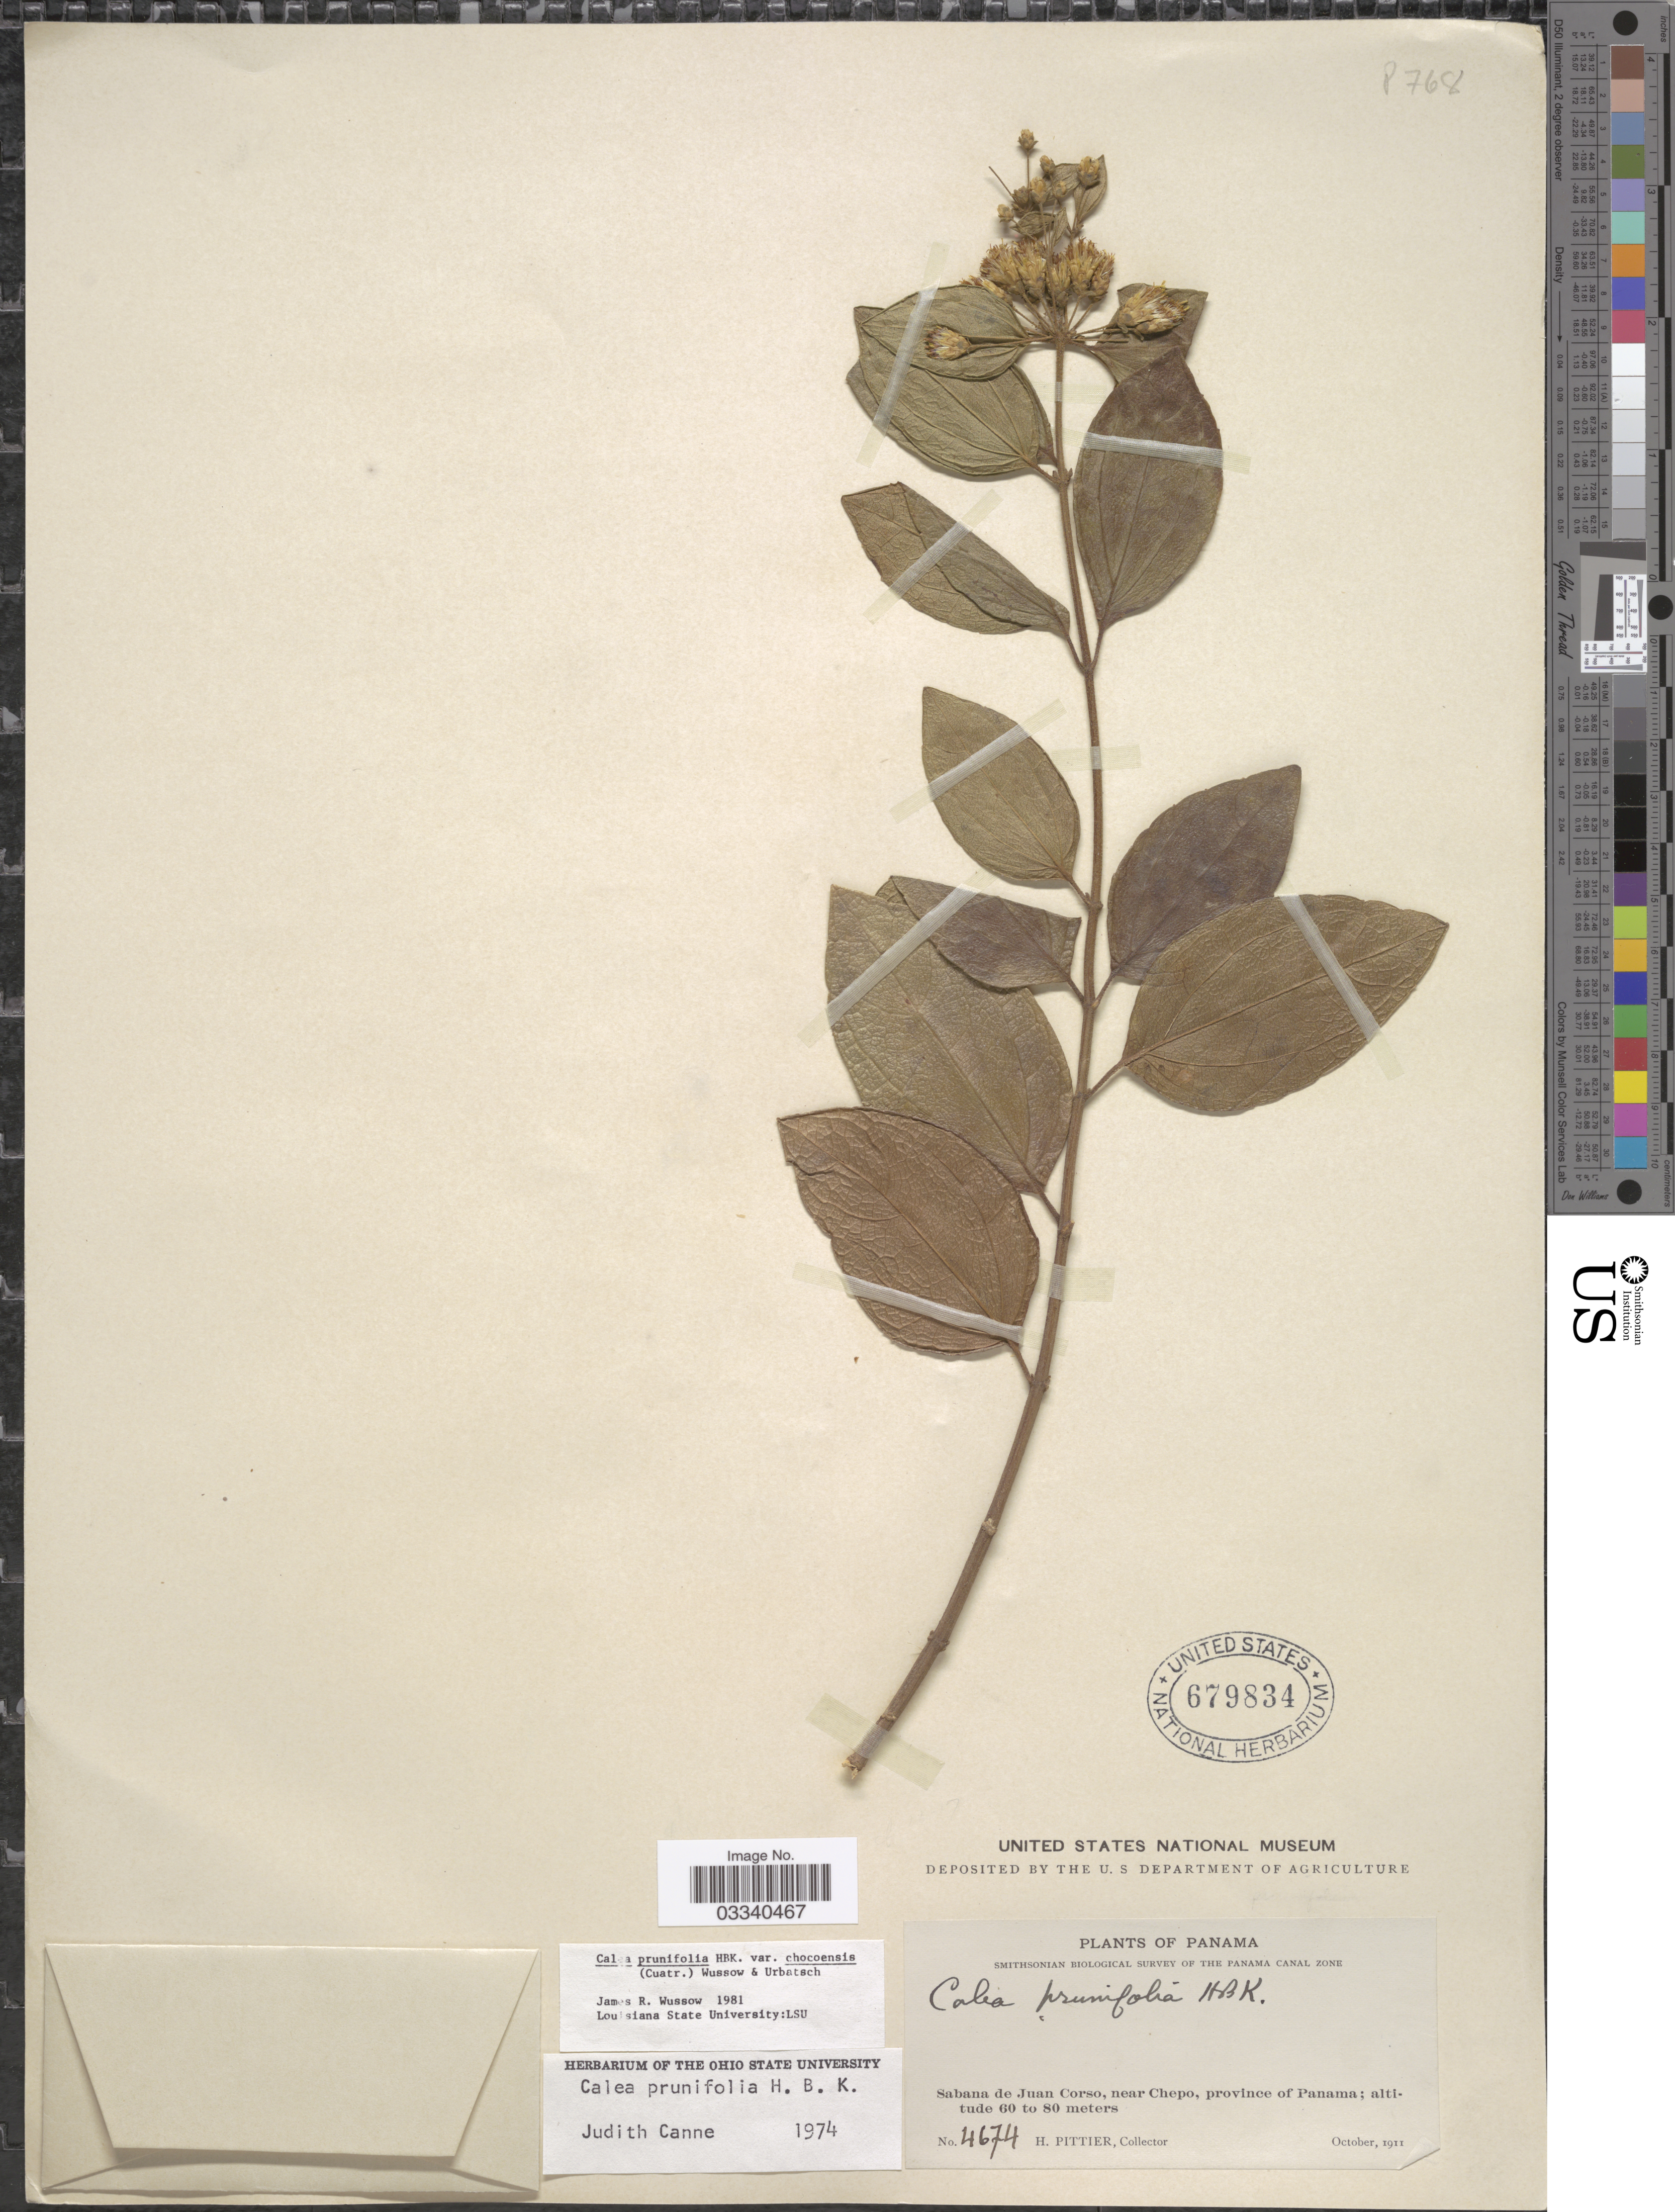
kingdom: Plantae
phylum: Tracheophyta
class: Magnoliopsida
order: Asterales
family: Asteraceae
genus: Calea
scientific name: Calea prunifolia var. chocoensis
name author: Kunth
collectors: H. F. Pittier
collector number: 4674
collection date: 1911-10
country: Panama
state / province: Panamá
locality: Canal Zone, Sabana de Juan Corso, near Chepo.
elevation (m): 60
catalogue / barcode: US 679834